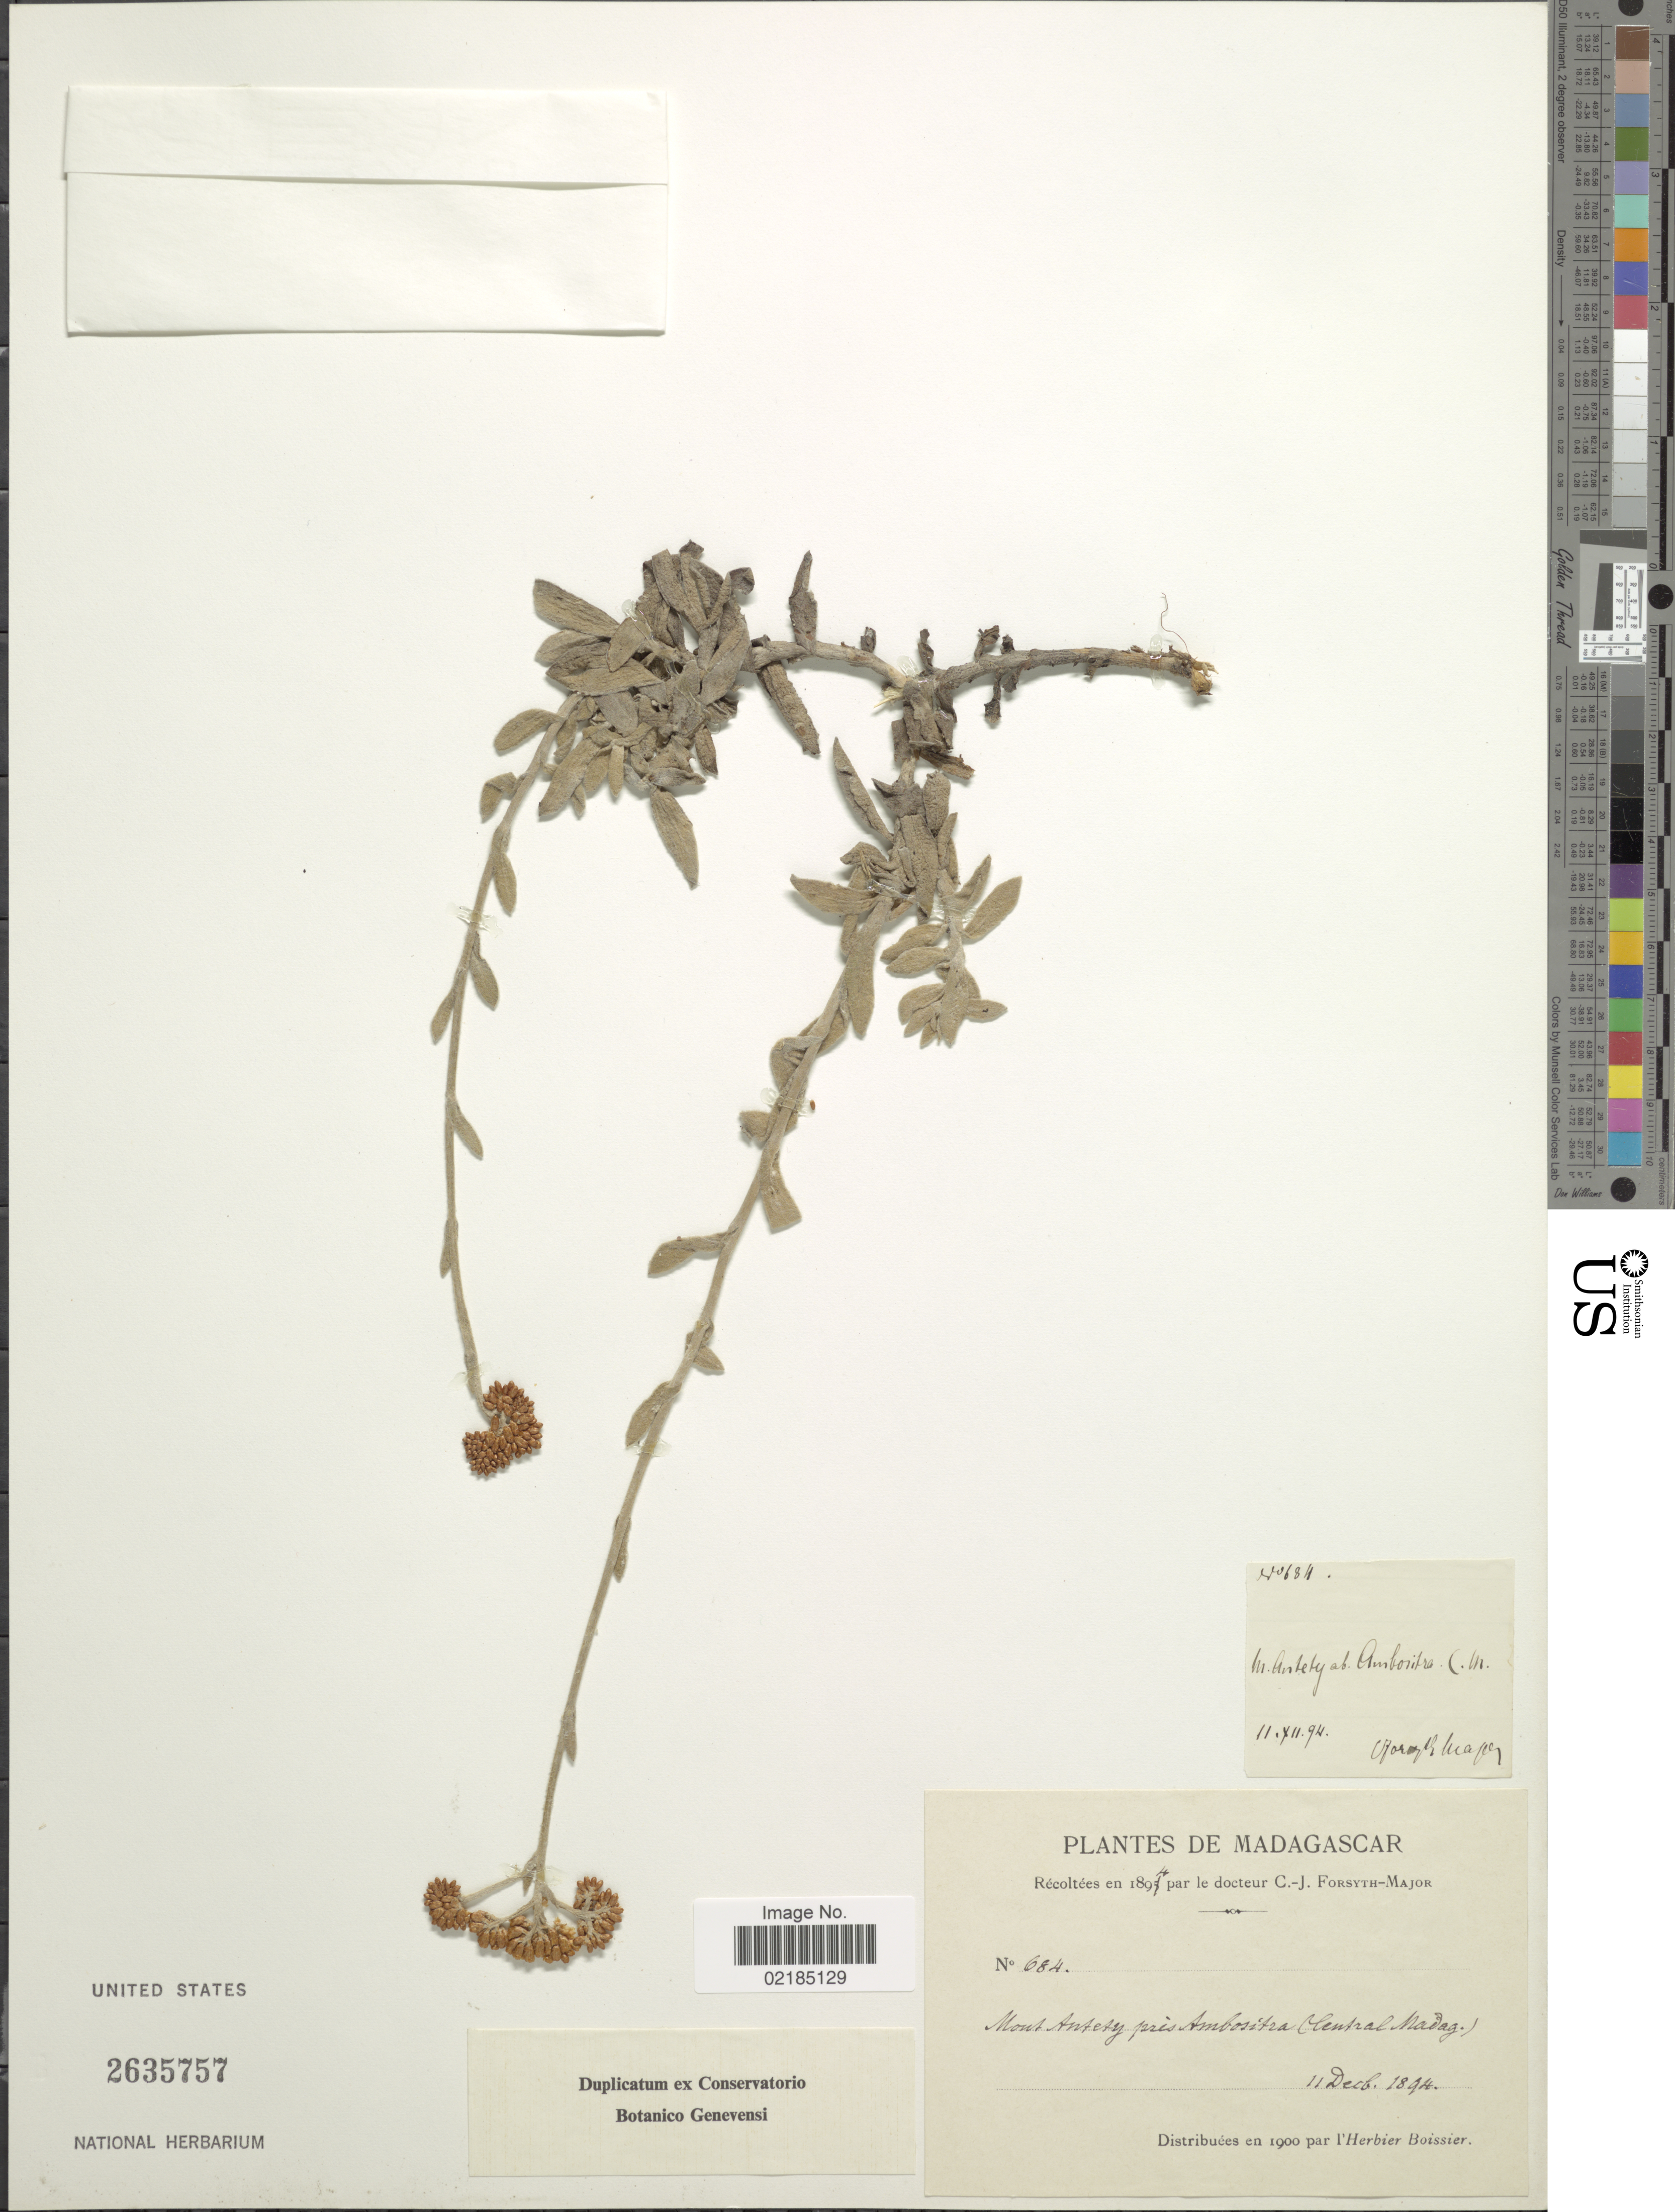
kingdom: Plantae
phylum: Tracheophyta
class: Magnoliopsida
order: Asterales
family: Asteraceae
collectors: C. Forsyth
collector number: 684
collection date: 1894-12-11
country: Madagascar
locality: Mont Antety, près Ambositra (Central Madag.)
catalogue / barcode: US 2635757